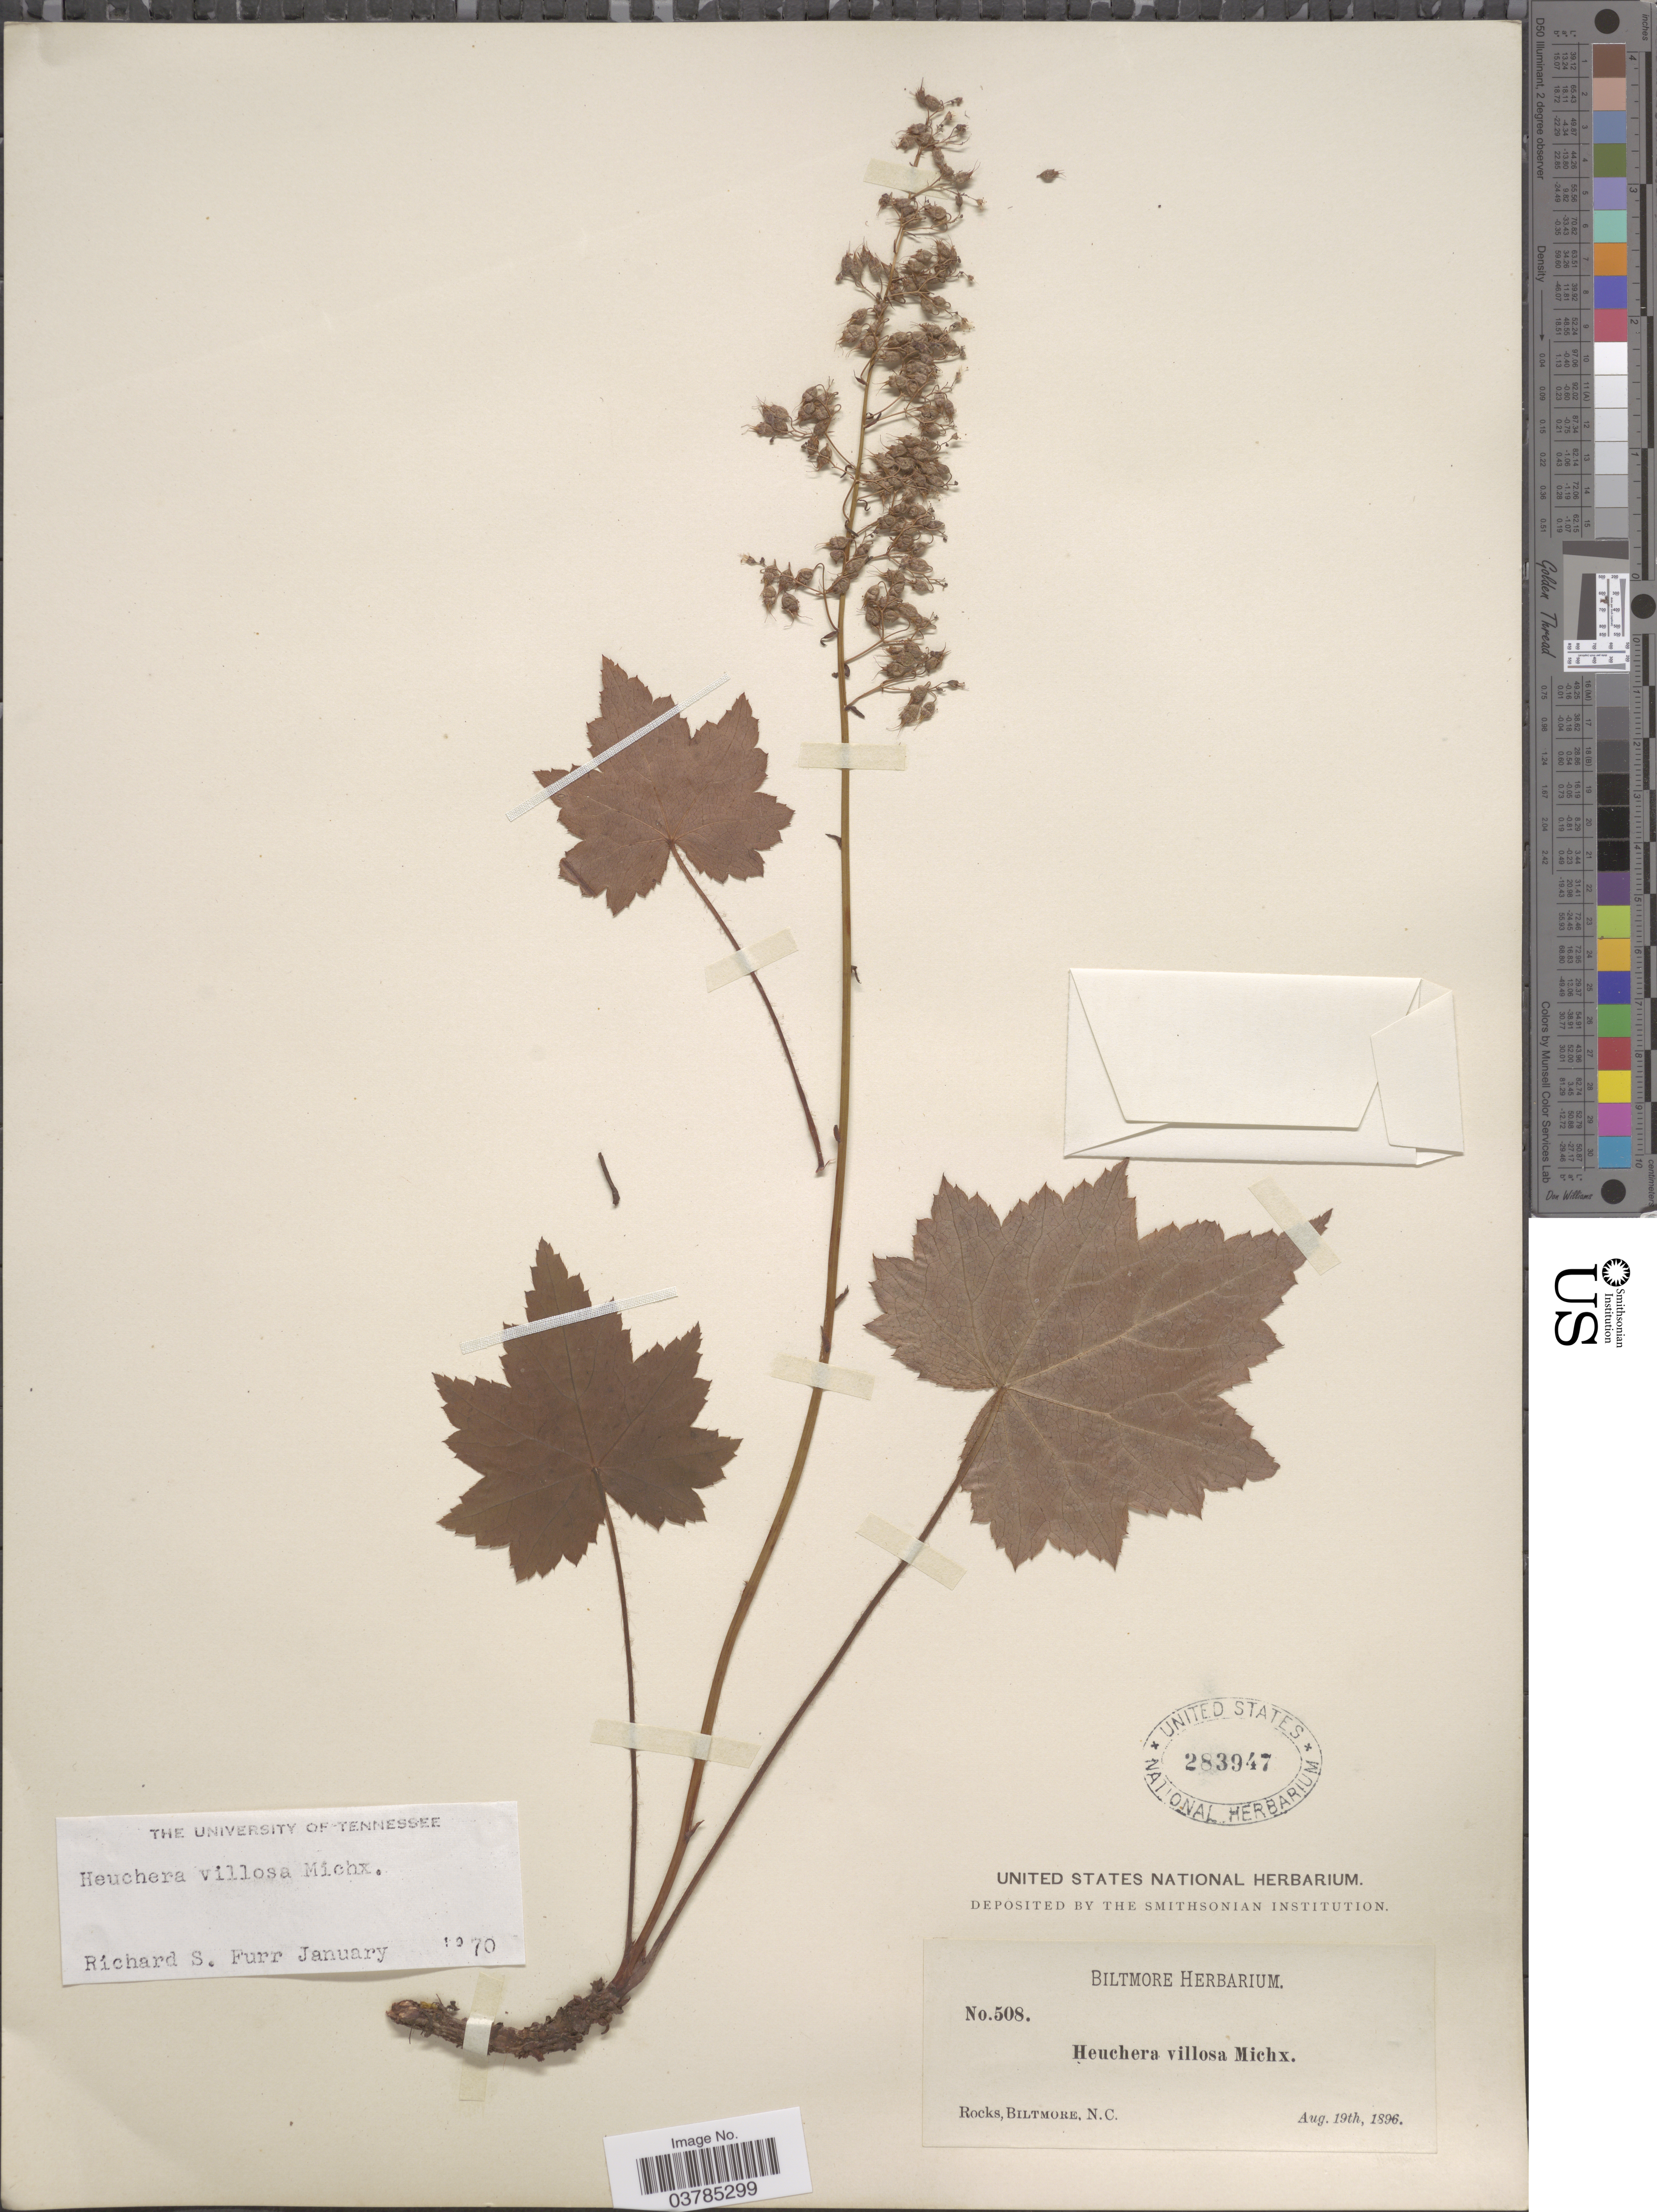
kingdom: Plantae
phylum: Tracheophyta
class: Magnoliopsida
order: Saxifragales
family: Saxifragaceae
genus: Heuchera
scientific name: Heuchera villosa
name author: Michx.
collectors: ex herb. Biltmore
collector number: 508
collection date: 1896-08-19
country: United States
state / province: North Carolina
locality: Rocks, Biltmore.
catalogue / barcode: US 283947